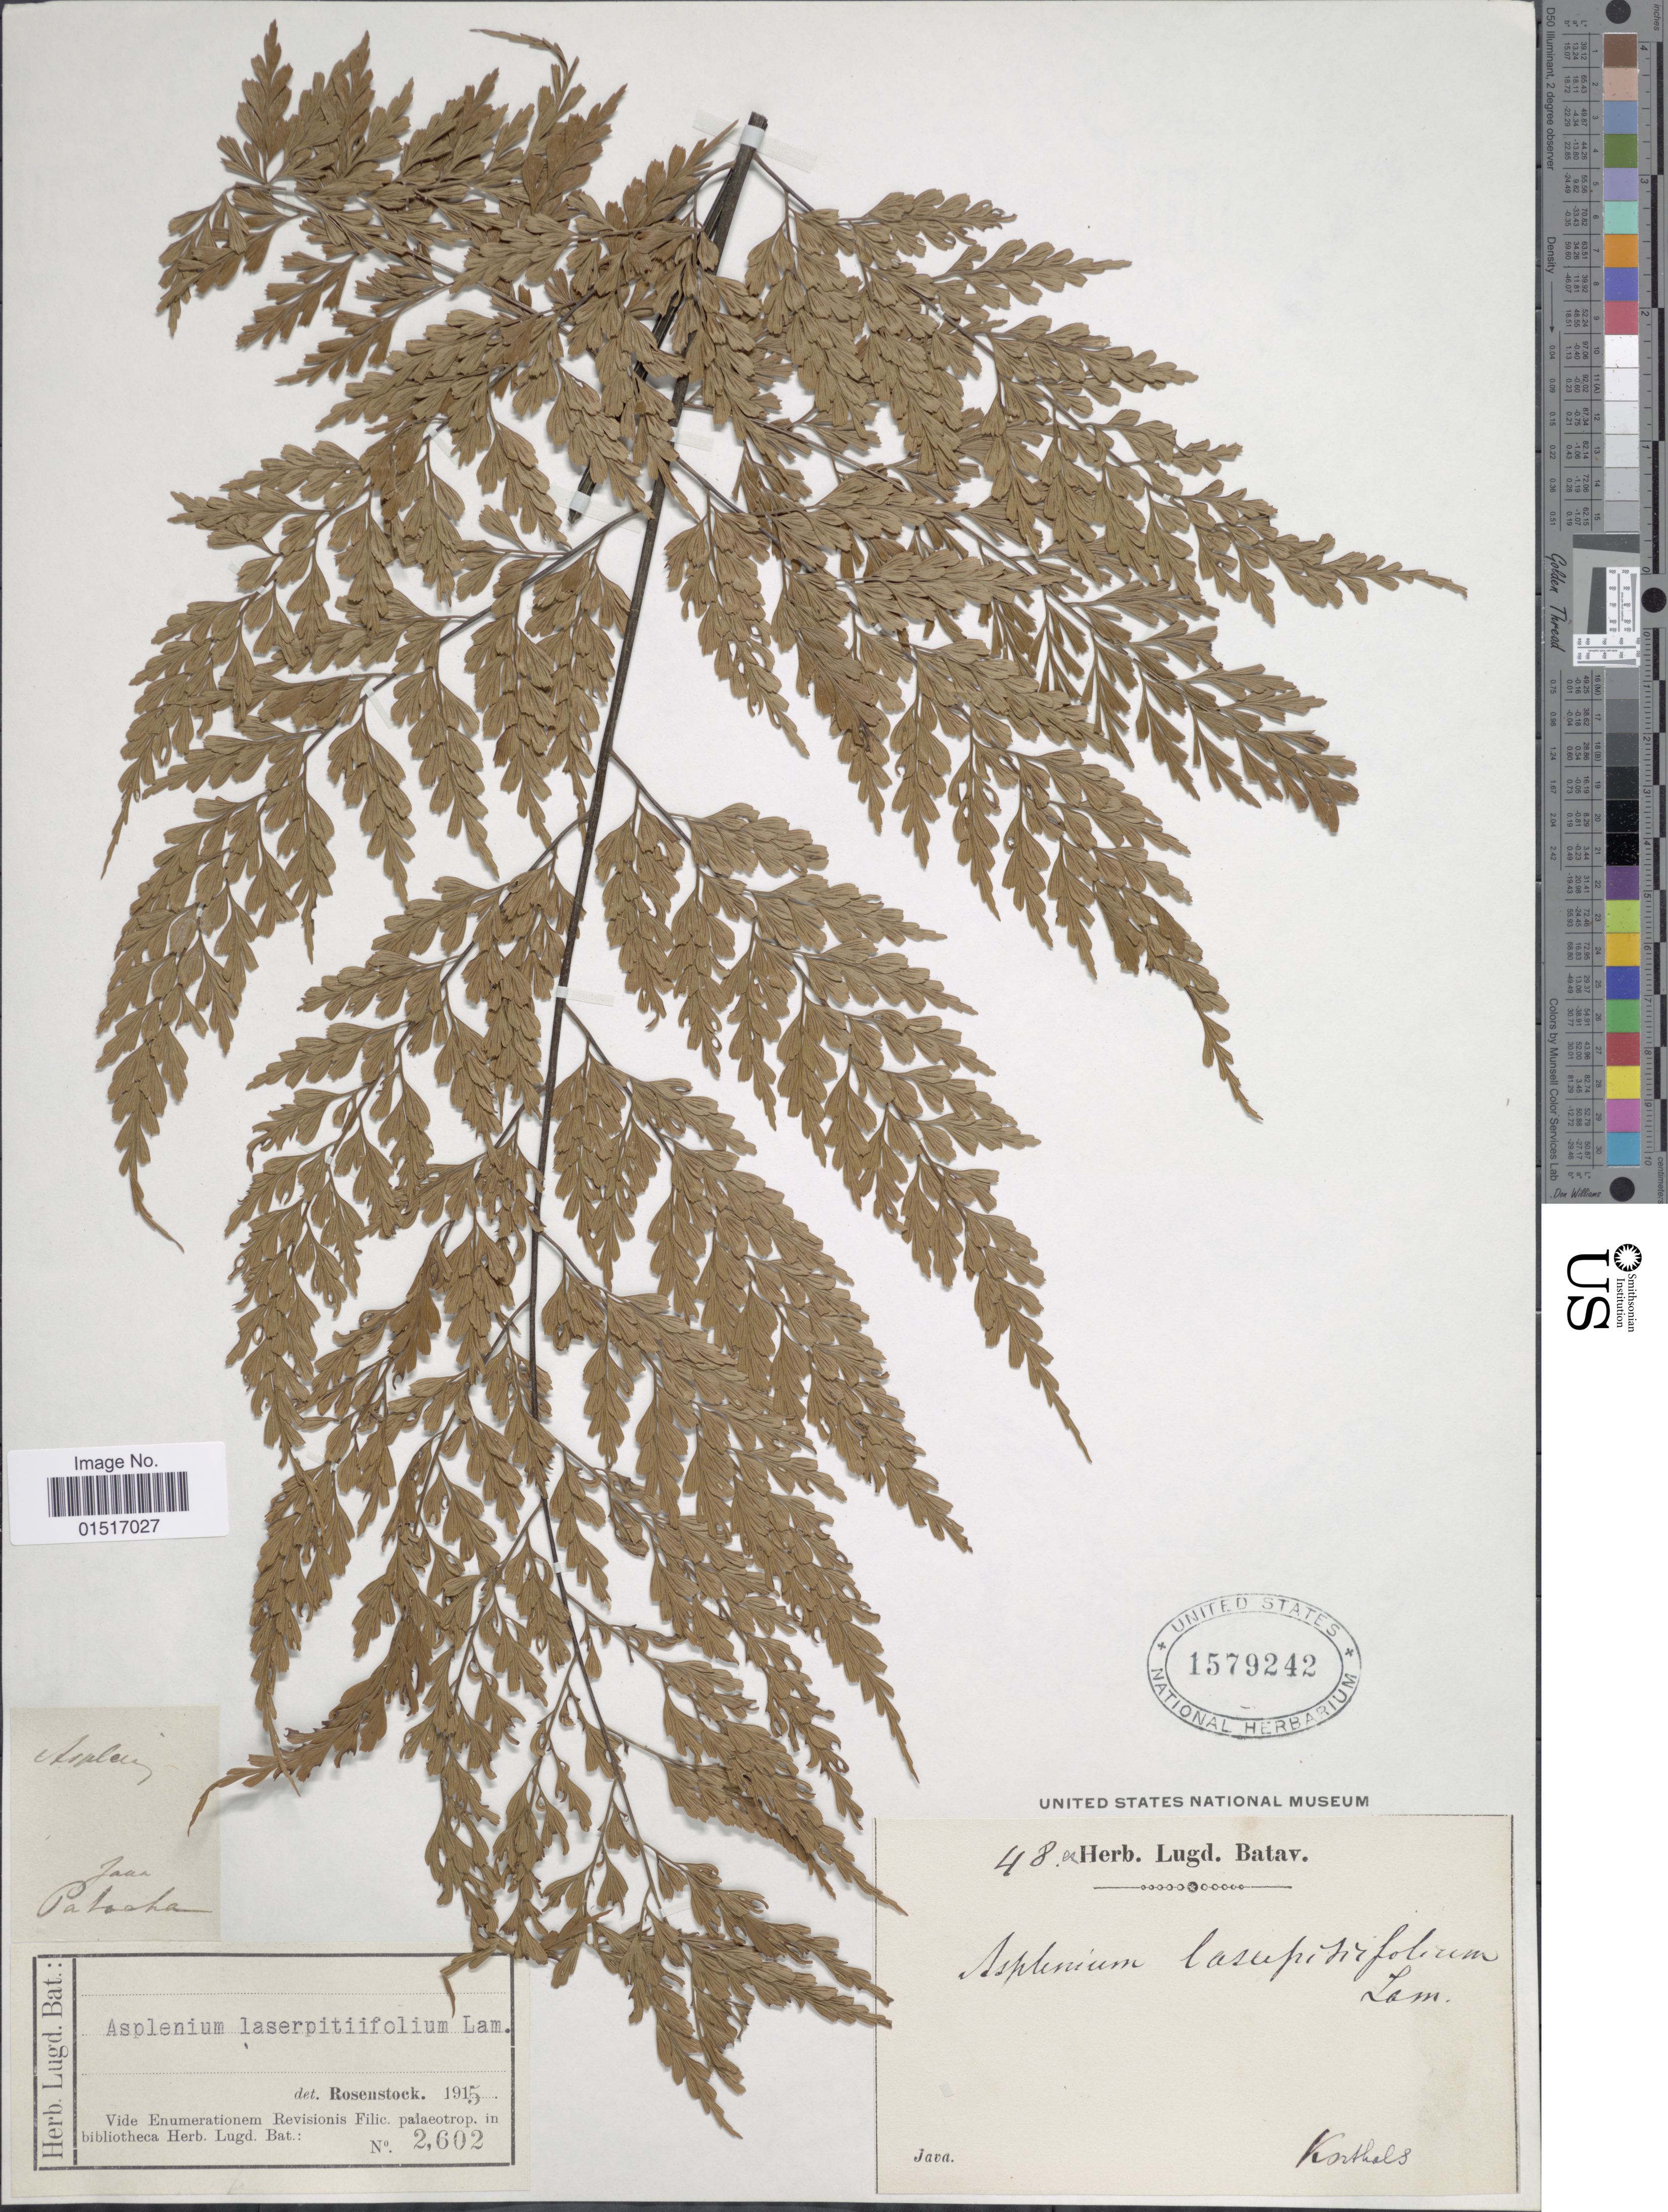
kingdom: Plantae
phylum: Tracheophyta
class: Polypodiopsida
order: Polypodiales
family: Aspleniaceae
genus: Asplenium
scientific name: Asplenium robustum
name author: Blume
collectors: -. Korthals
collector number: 48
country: Indonesia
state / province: Java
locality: Patacha [interpreted]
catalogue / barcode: US 1579242